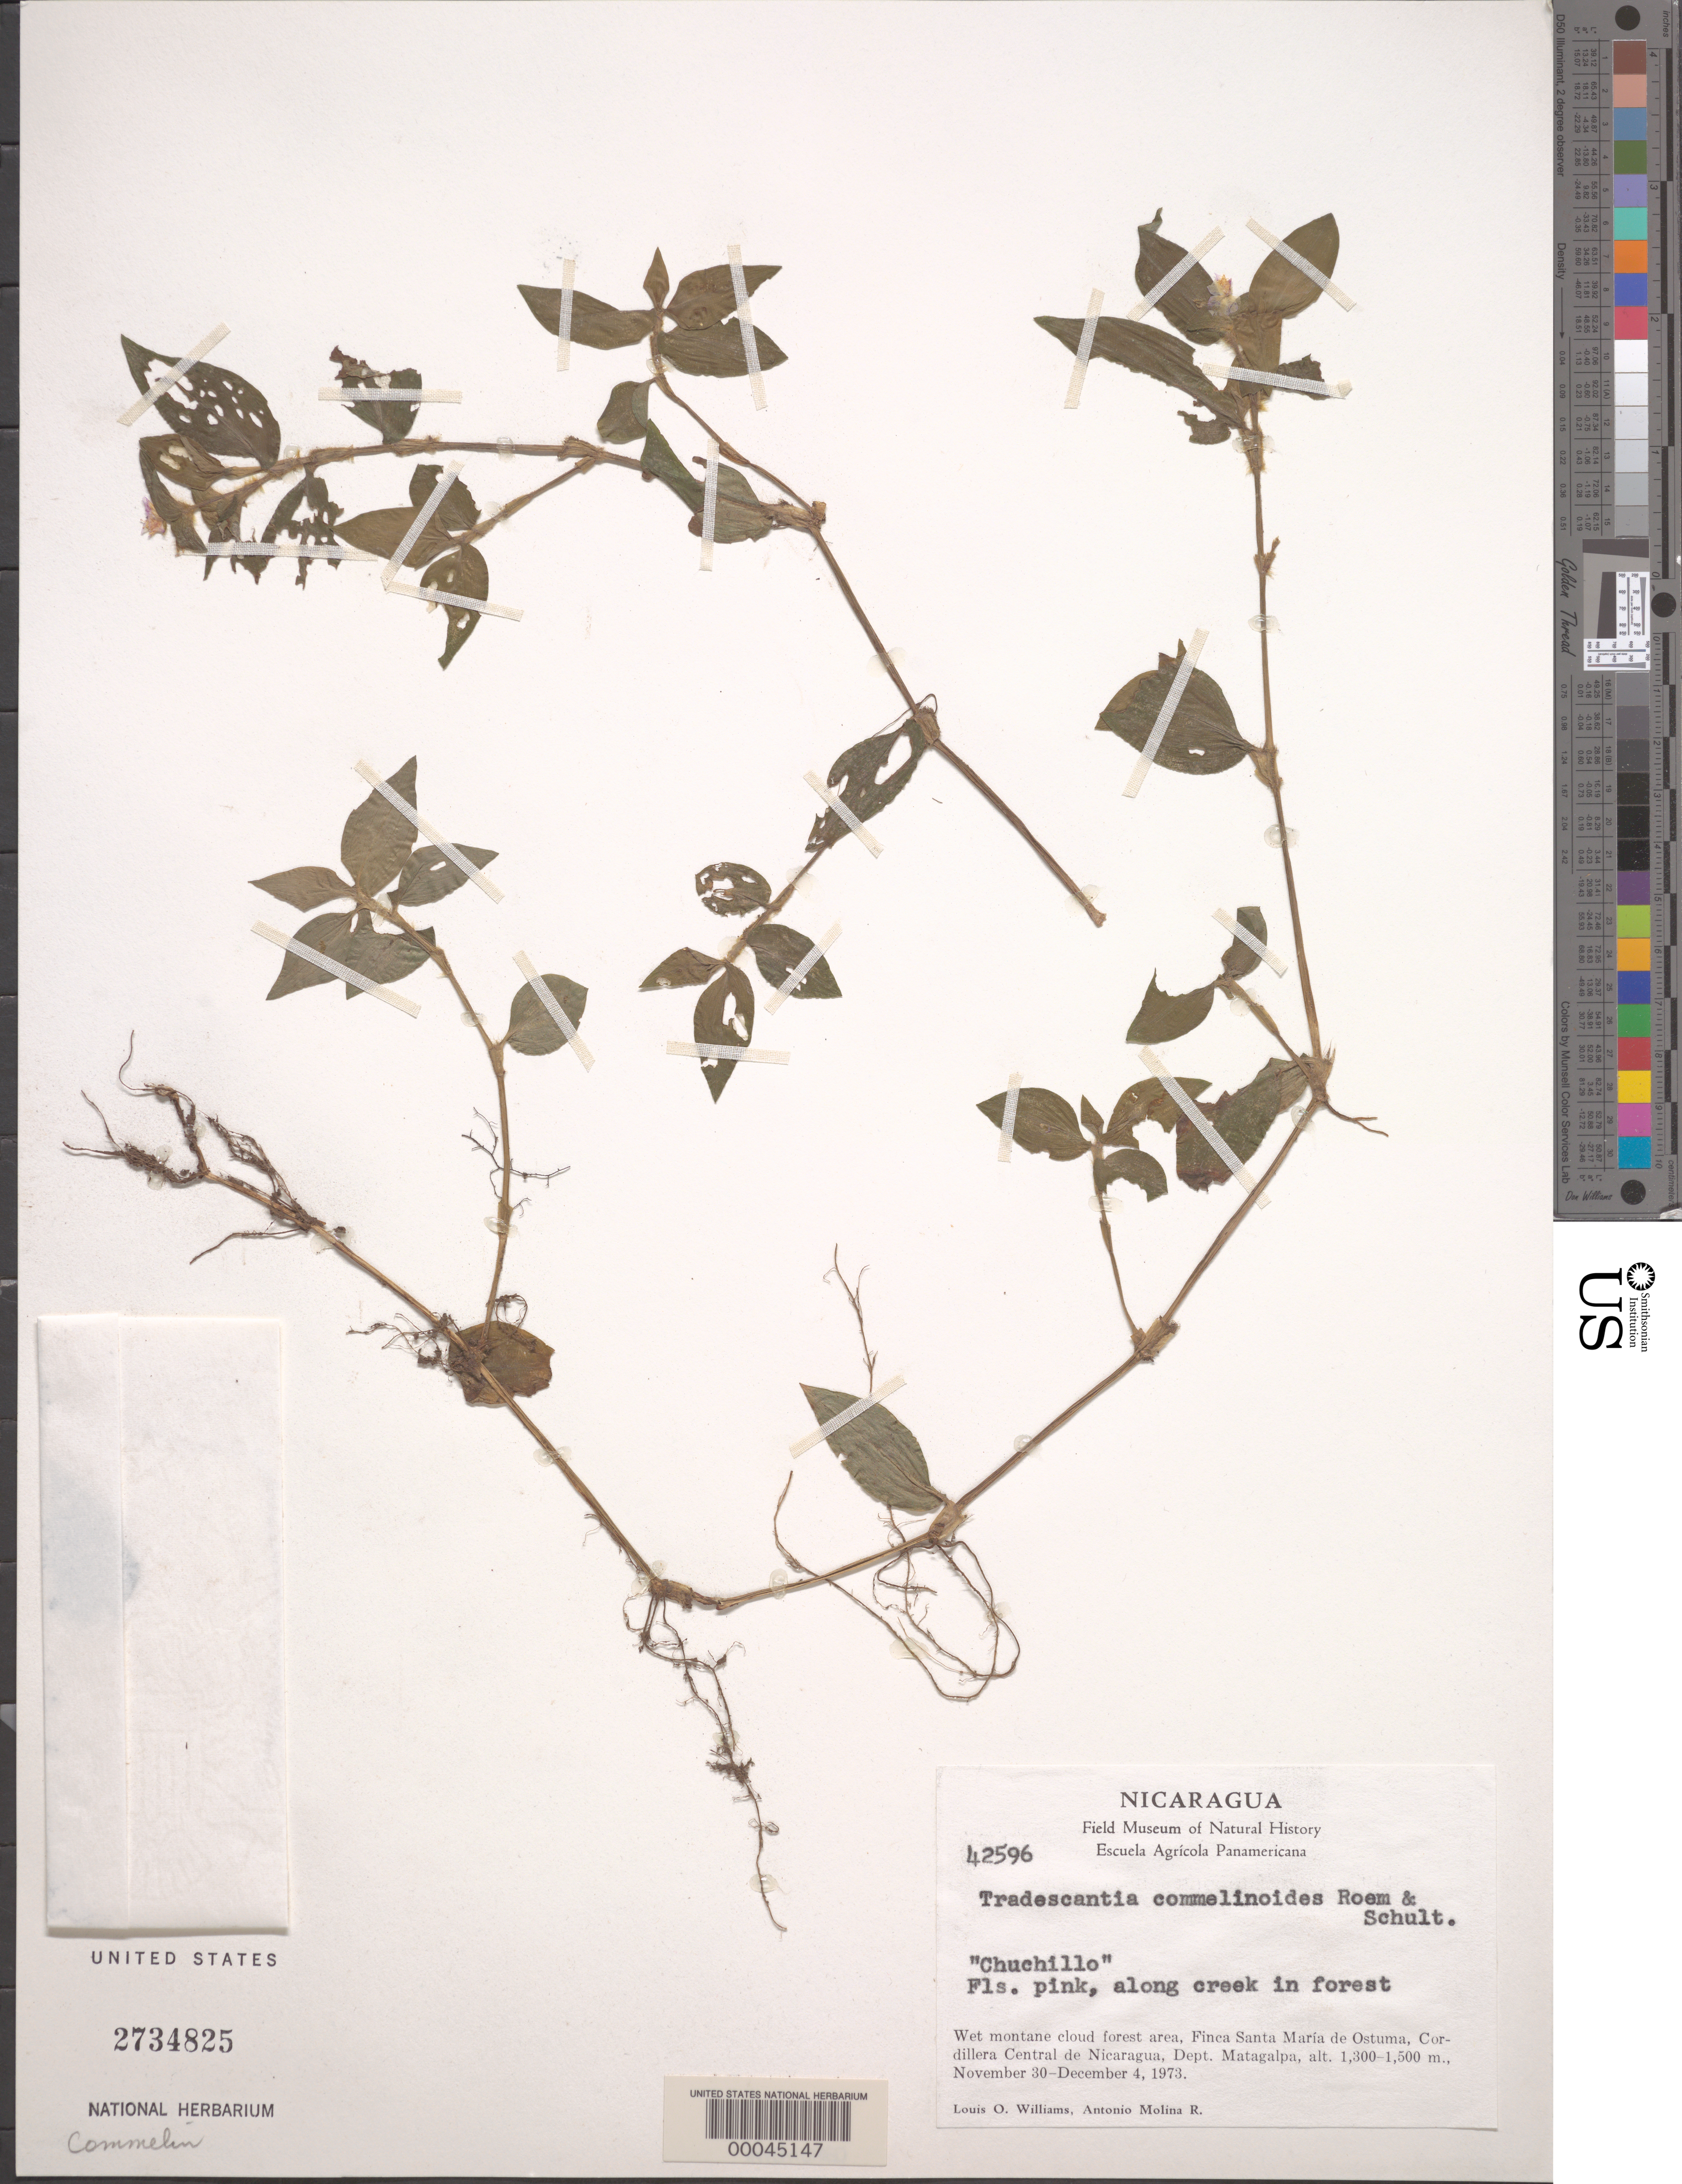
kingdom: Plantae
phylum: Tracheophyta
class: Liliopsida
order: Commelinales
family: Commelinaceae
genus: Tradescantia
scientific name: Tradescantia poelliae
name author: D.R. Hunt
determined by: Hunt, D. R.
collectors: L. O. Williams & A. Molina R.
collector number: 42596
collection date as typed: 30 Nov 1973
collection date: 1973-11-30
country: Nicaragua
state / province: Matagalpa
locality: Cordillera central nicaragua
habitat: Creek bank, wet montane forest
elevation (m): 1300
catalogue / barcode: US 2734825